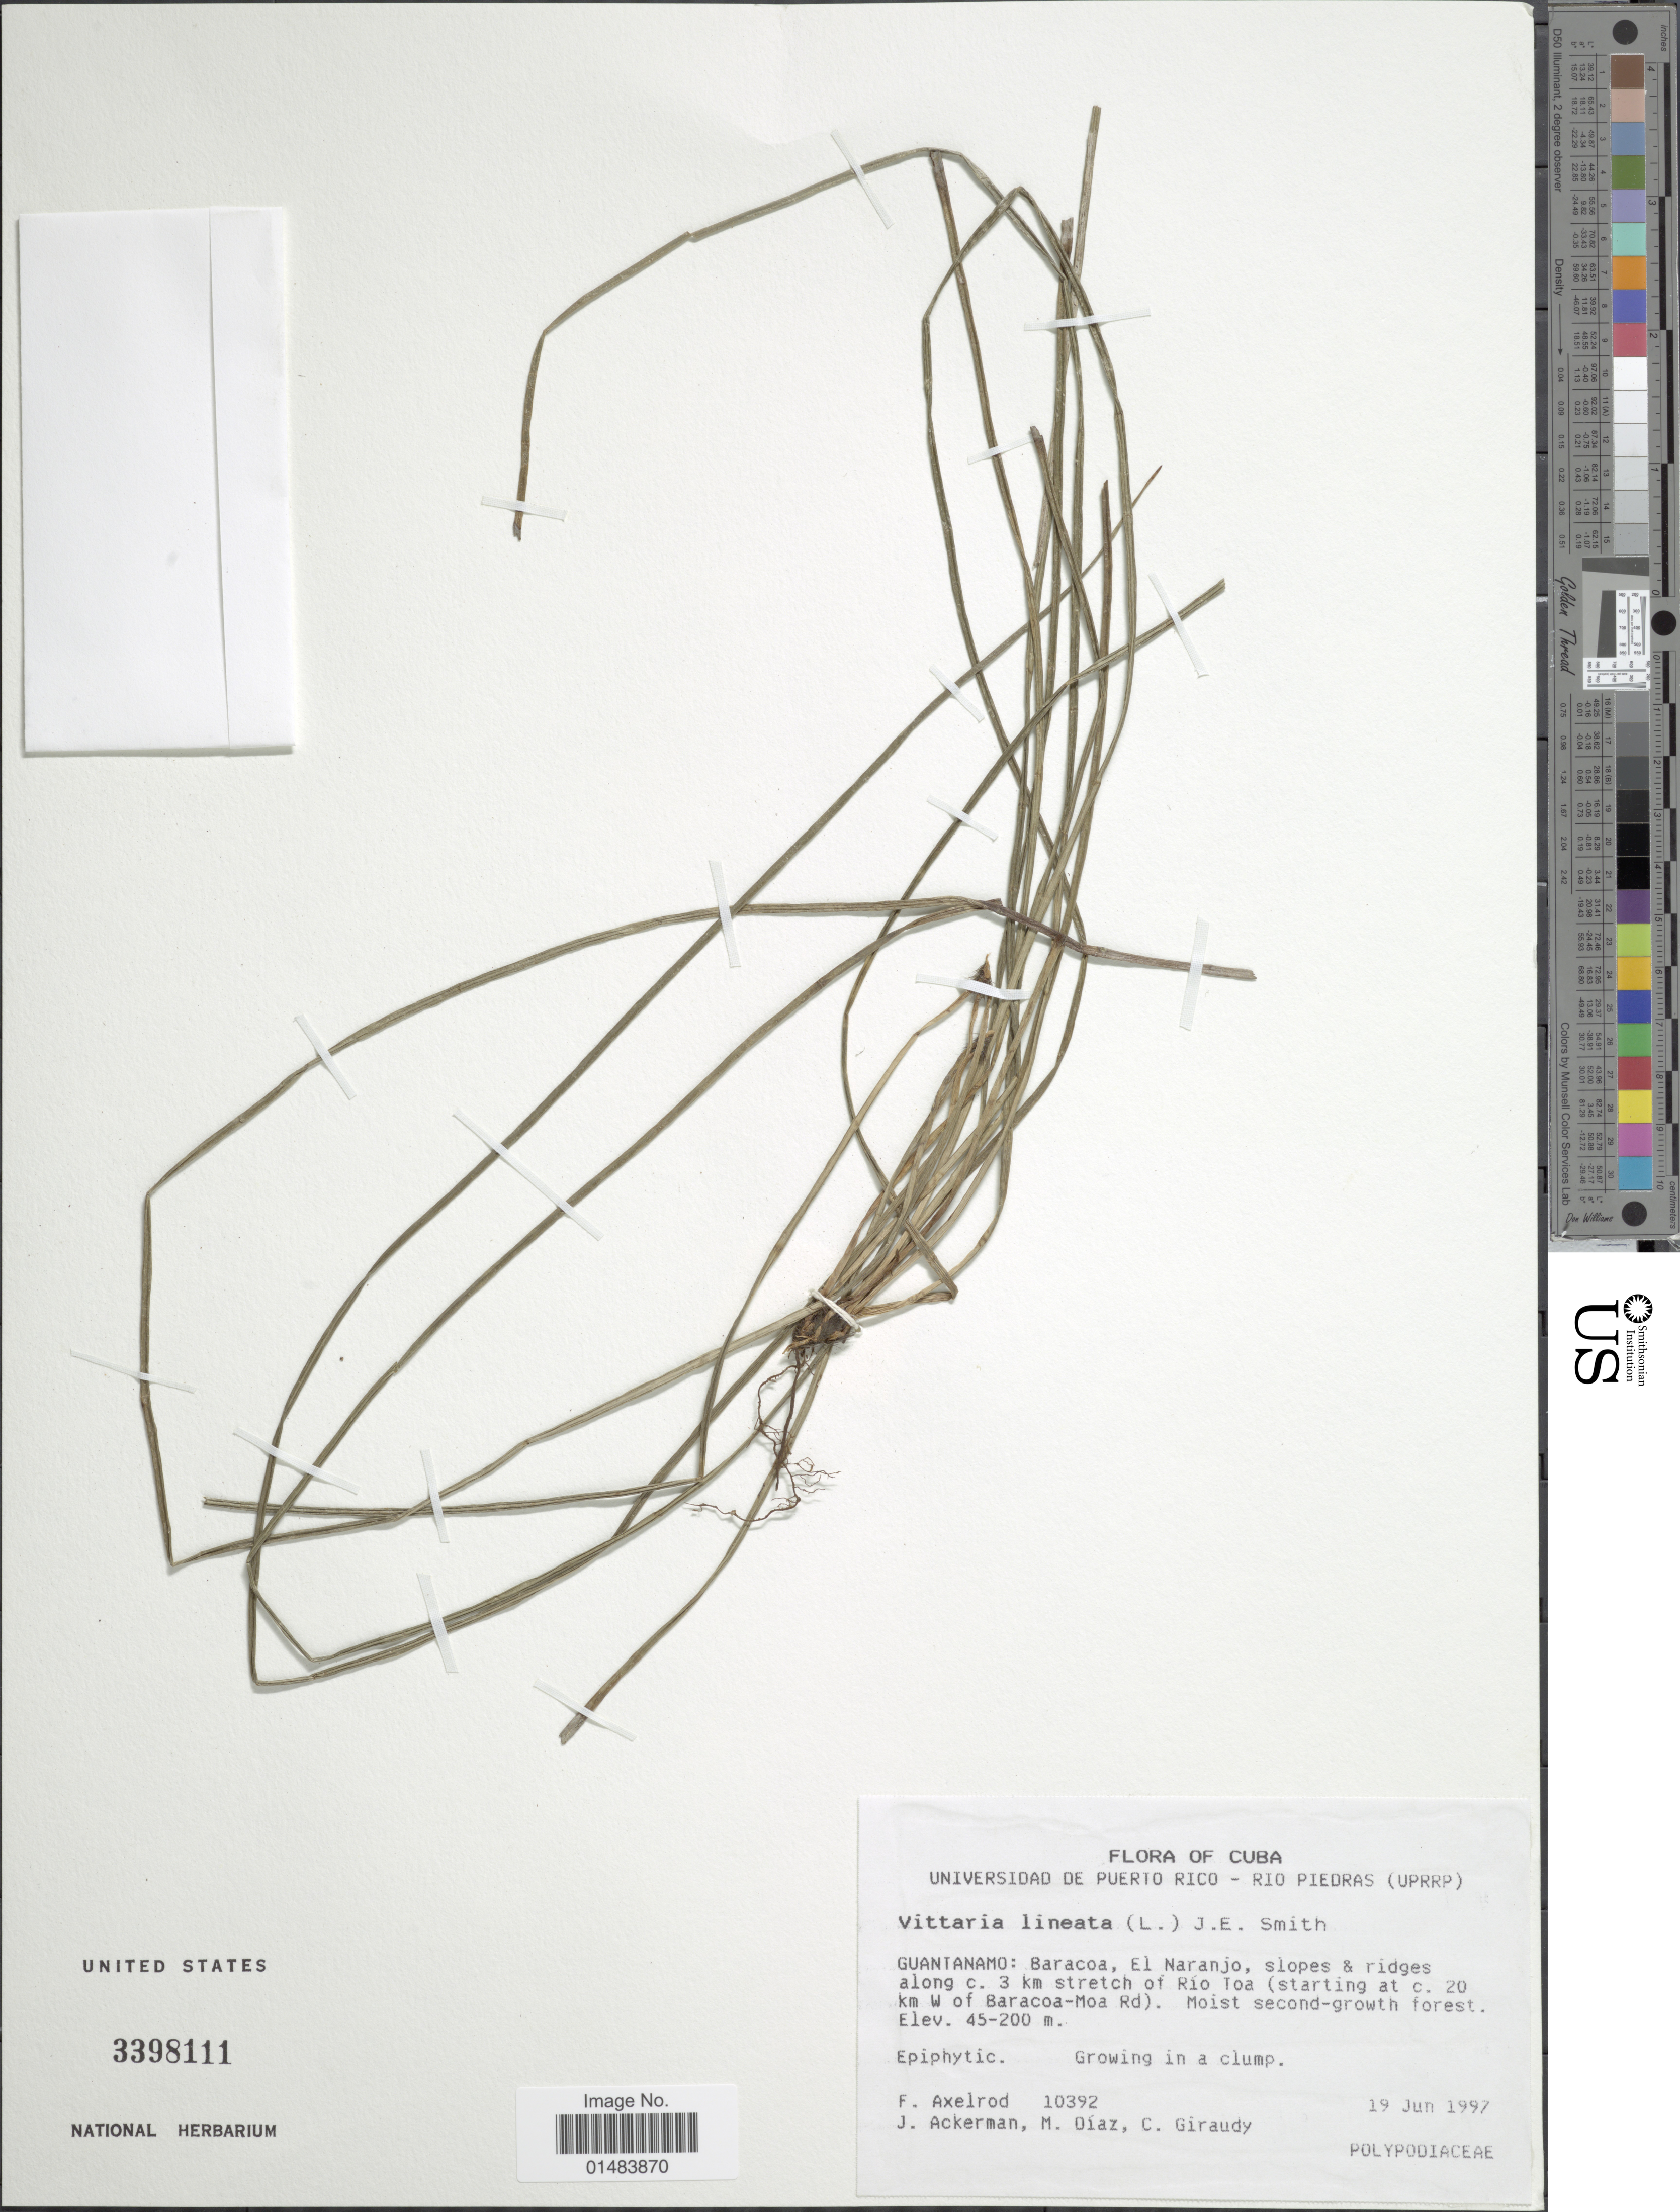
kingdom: Plantae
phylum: Tracheophyta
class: Polypodiopsida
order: Polypodiales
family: Pteridaceae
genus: Vittaria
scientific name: Vittaria lineata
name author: (L.) Sm.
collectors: F. Axelrod, J. Ackerman, M. Diaz & C. Giraudy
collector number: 10392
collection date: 1997-06-19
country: Cuba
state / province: Guantánamo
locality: Flora of Cuba, Baracoa, El Naranjo, slopes & ridges along c. 3 km stretch of Rio Toa (starting at c. 20 km W of Bracoa-Moa Rd.) Moist second growth forest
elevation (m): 45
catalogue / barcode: US 3398111